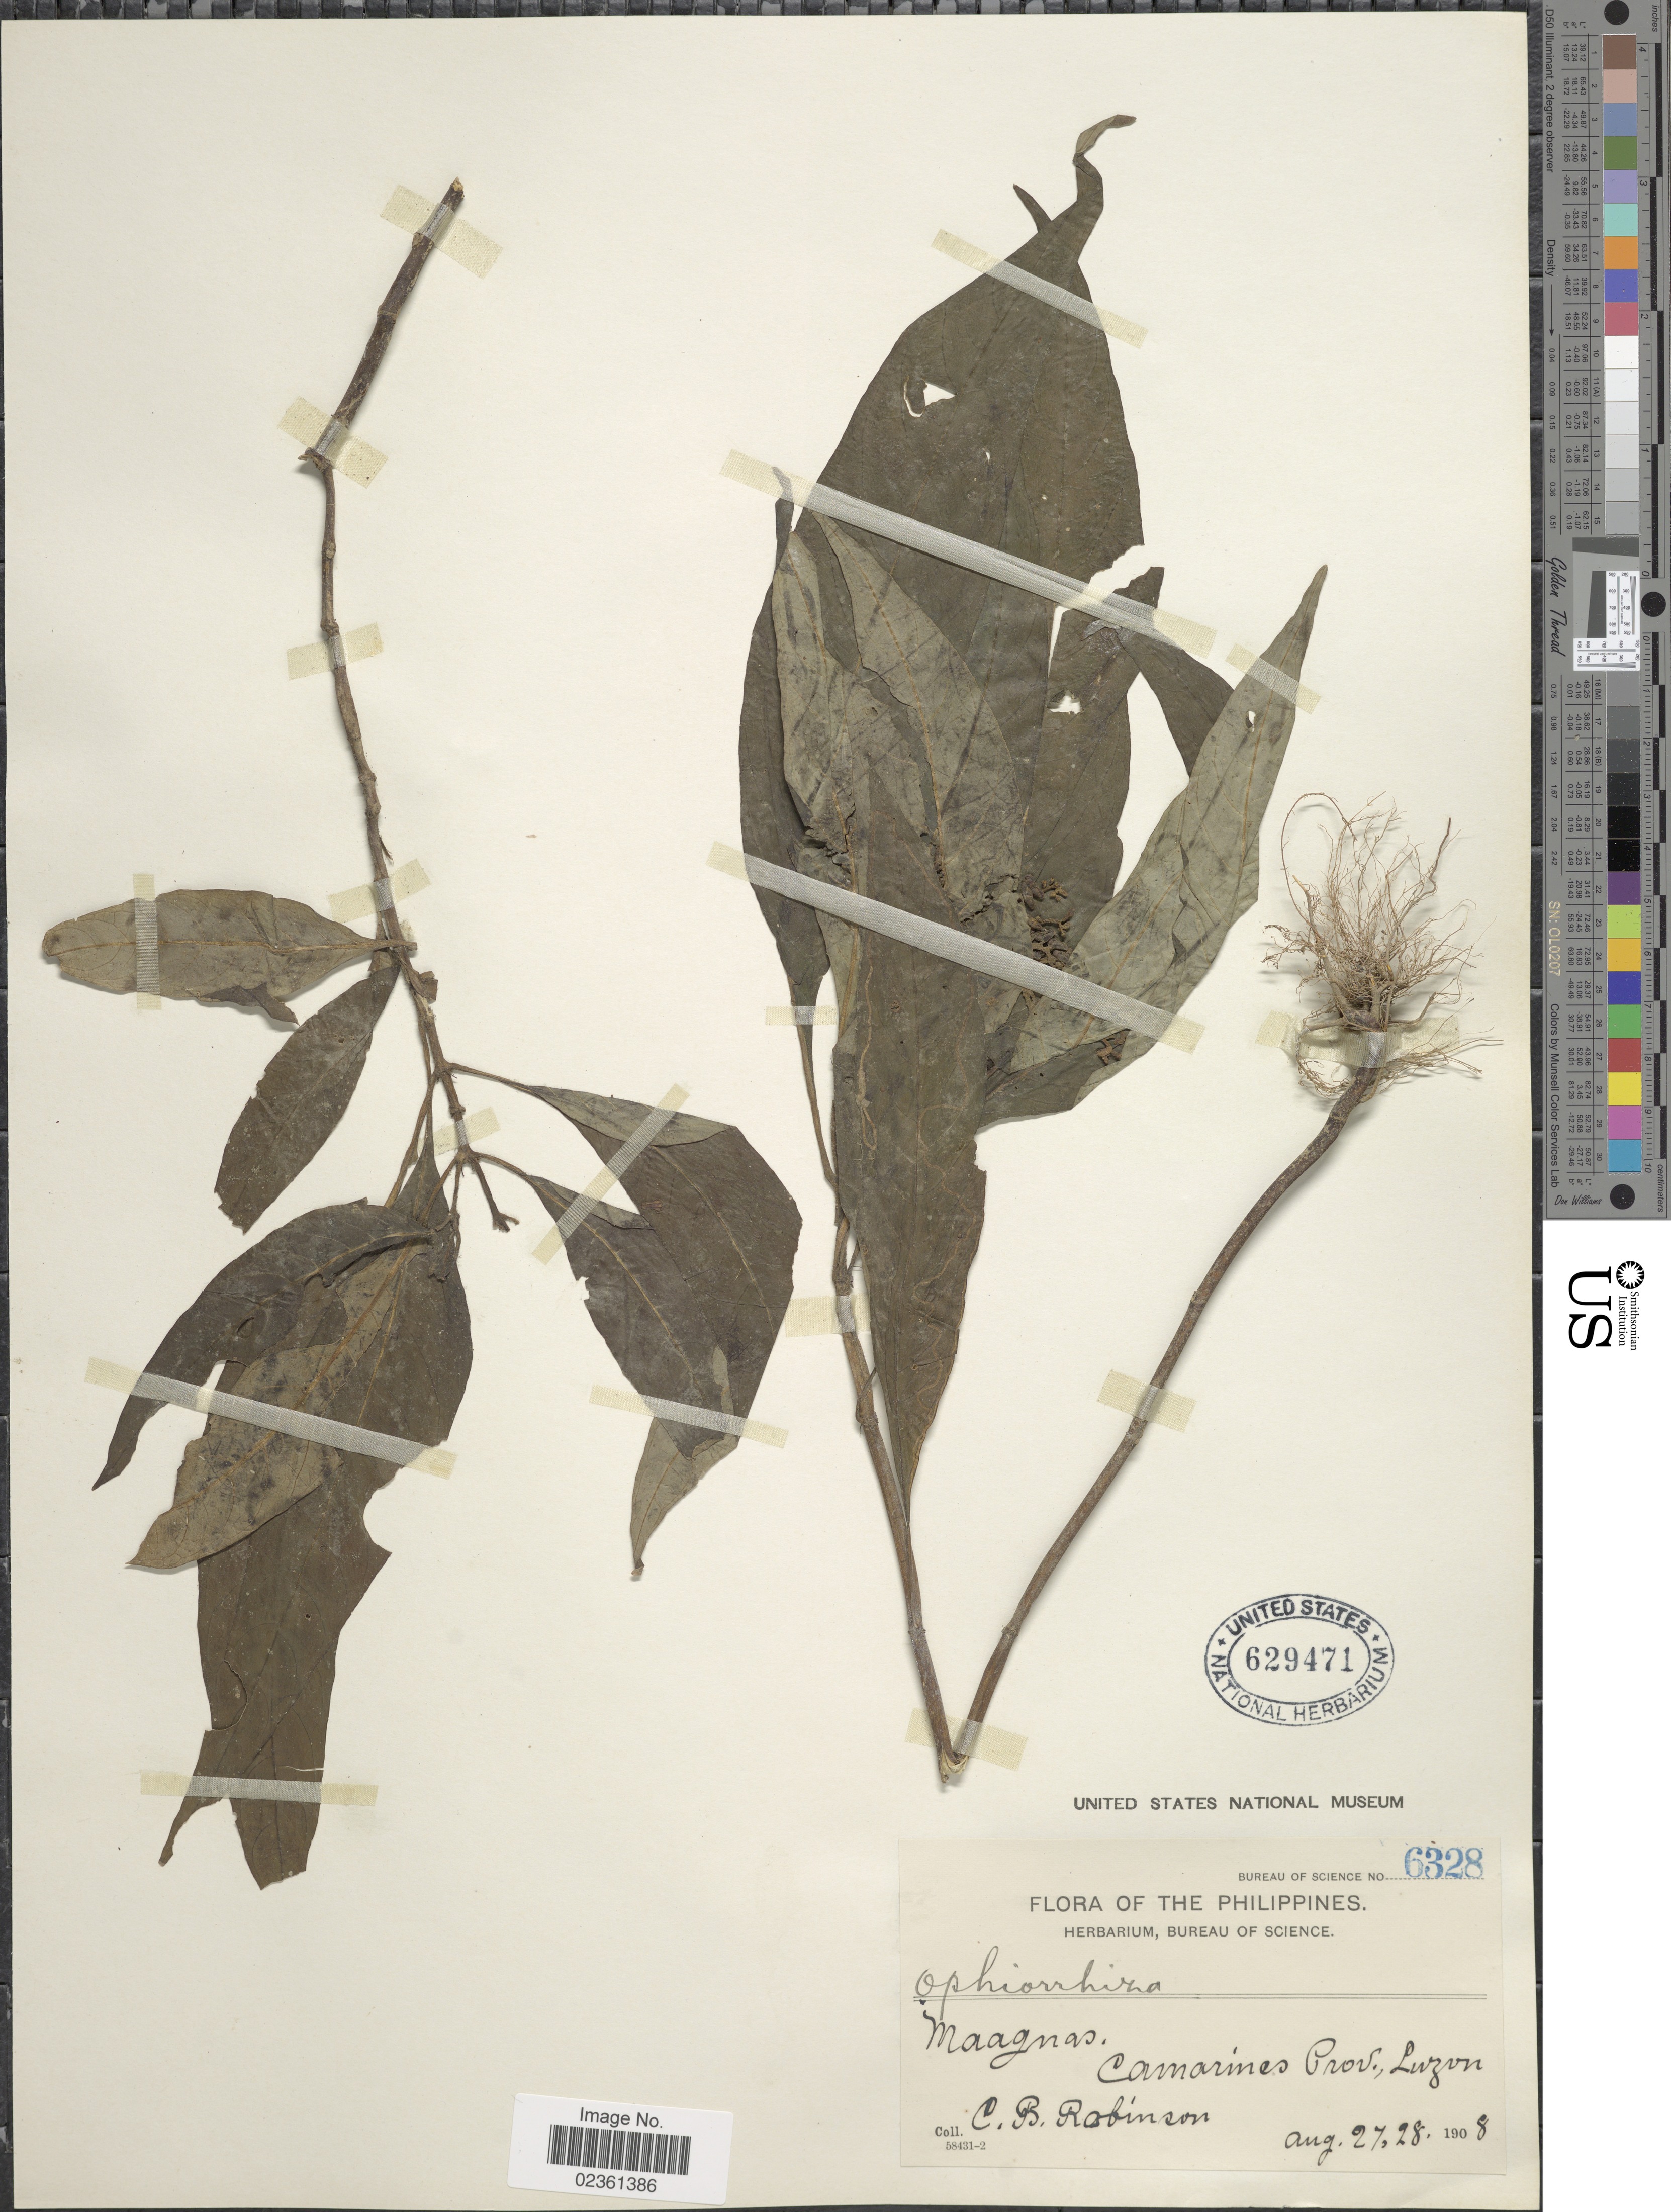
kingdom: Plantae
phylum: Tracheophyta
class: Magnoliopsida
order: Gentianales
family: Rubiaceae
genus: Ophiorrhiza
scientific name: Ophiorrhiza mungos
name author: L.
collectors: C. Robinson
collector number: Bureau of Science 6328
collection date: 1908-08-27/1908-08-28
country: Philippines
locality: Maagnas, Camarines Prov., Luzon.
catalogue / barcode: US 629471